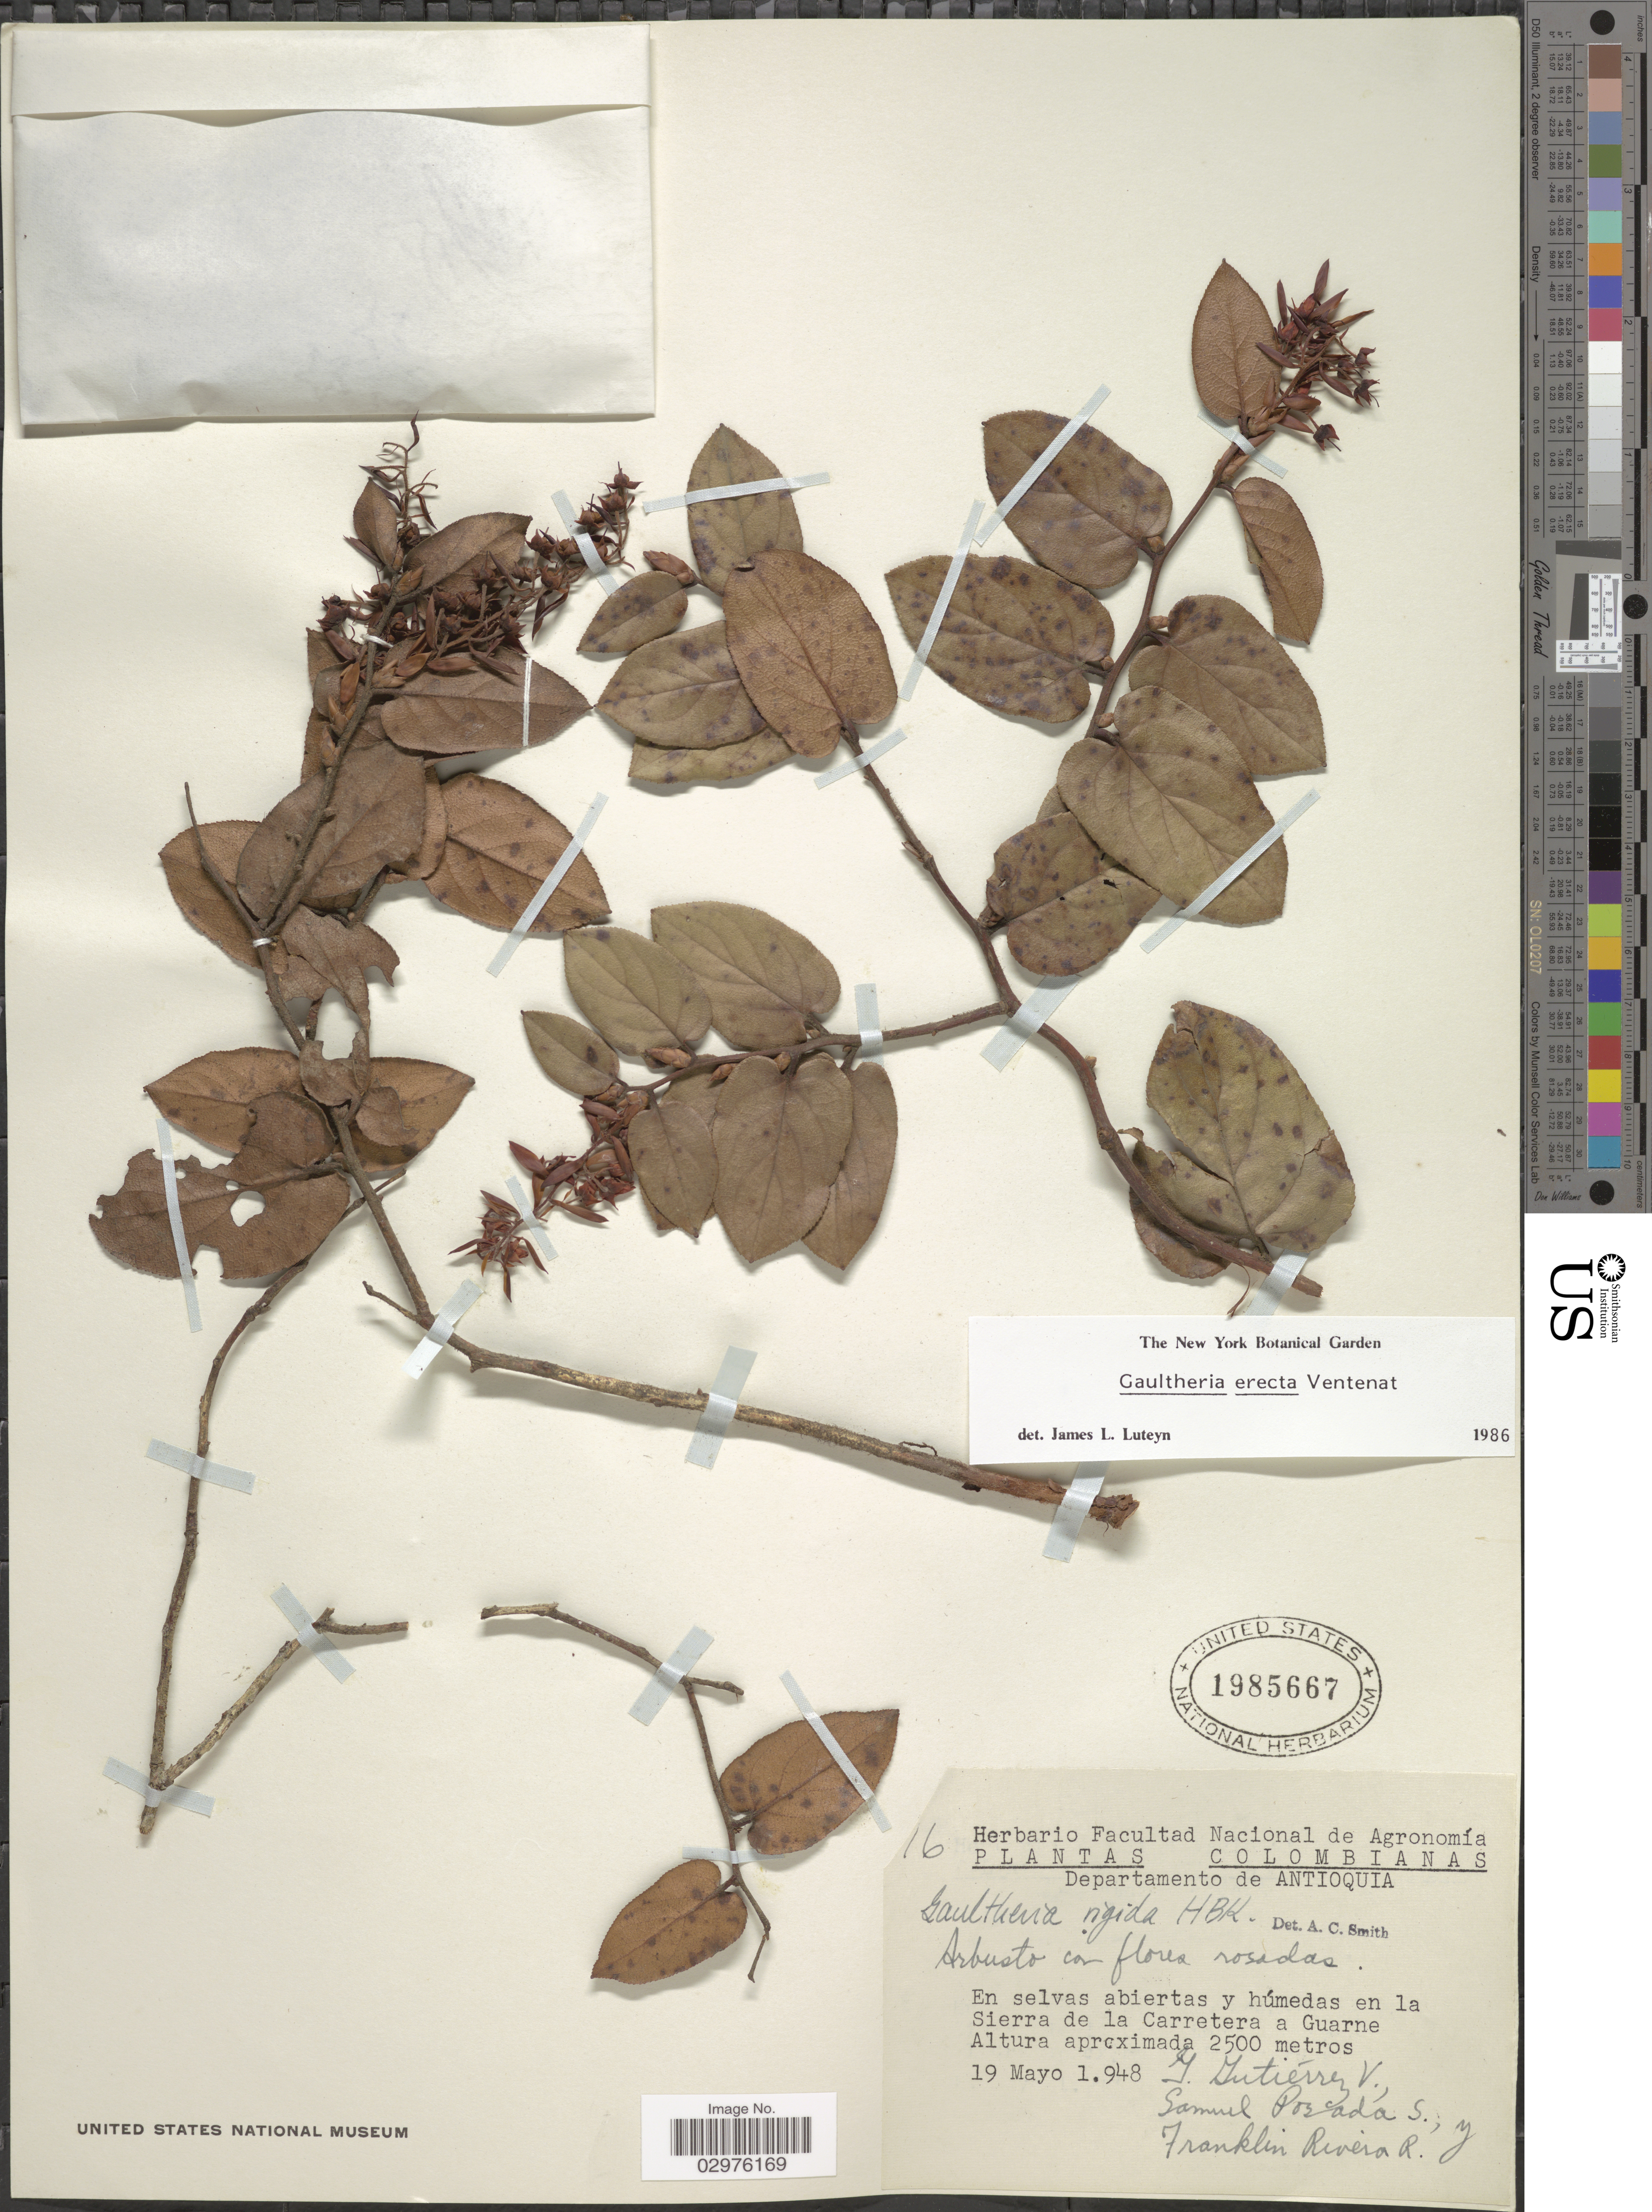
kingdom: Plantae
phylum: Tracheophyta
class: Magnoliopsida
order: Ericales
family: Ericaceae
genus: Gaultheria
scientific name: Gaultheria erecta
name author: Vent.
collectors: G. Gutiérrez V., S. Posada S. & F. Rivera R.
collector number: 16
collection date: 1948-05-19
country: Colombia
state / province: Antioquia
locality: Departamento de Antioquia. En selvas abiertas y húmedas en la Sierra de la Carretera a Guarne.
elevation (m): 2500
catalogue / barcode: US 1985667